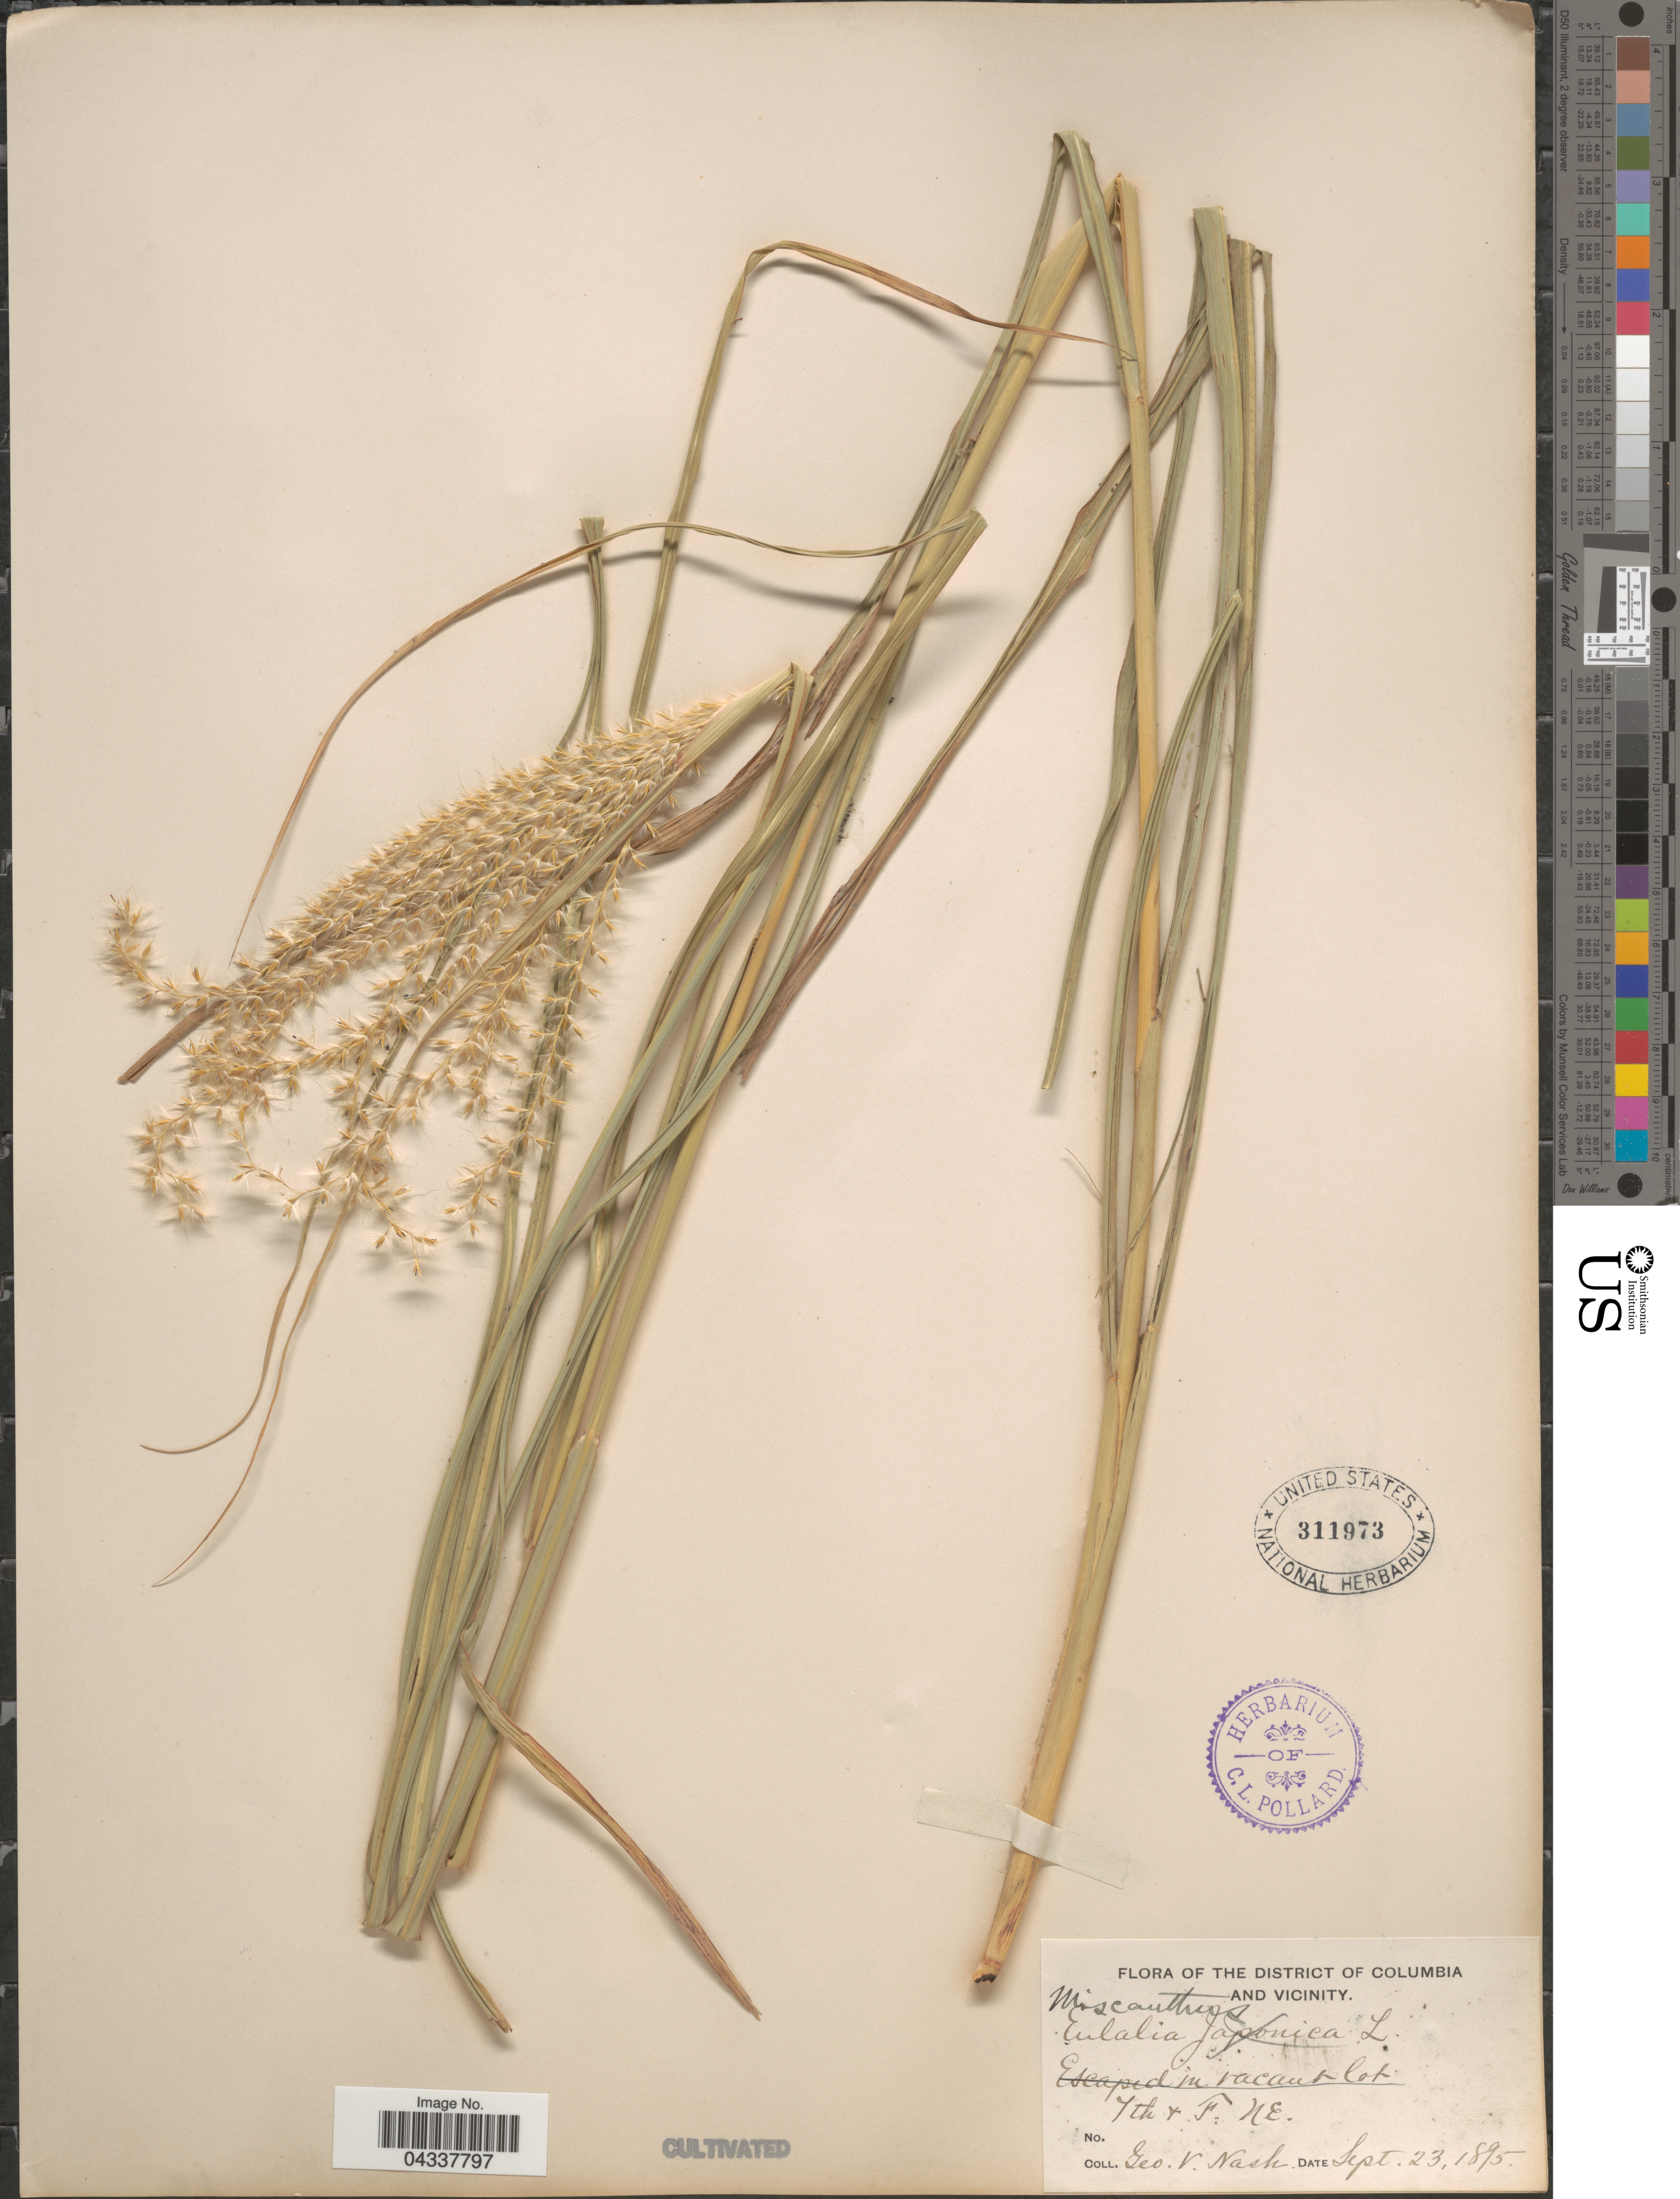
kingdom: Plantae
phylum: Tracheophyta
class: Liliopsida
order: Poales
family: Poaceae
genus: Miscanthus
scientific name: Miscanthus sinensis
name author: Andersson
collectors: G. V. Nash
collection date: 1895-09-23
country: United States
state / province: District of Columbia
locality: The District of Columbia and Vicinity. 7th & F. NE.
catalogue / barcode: US 311973